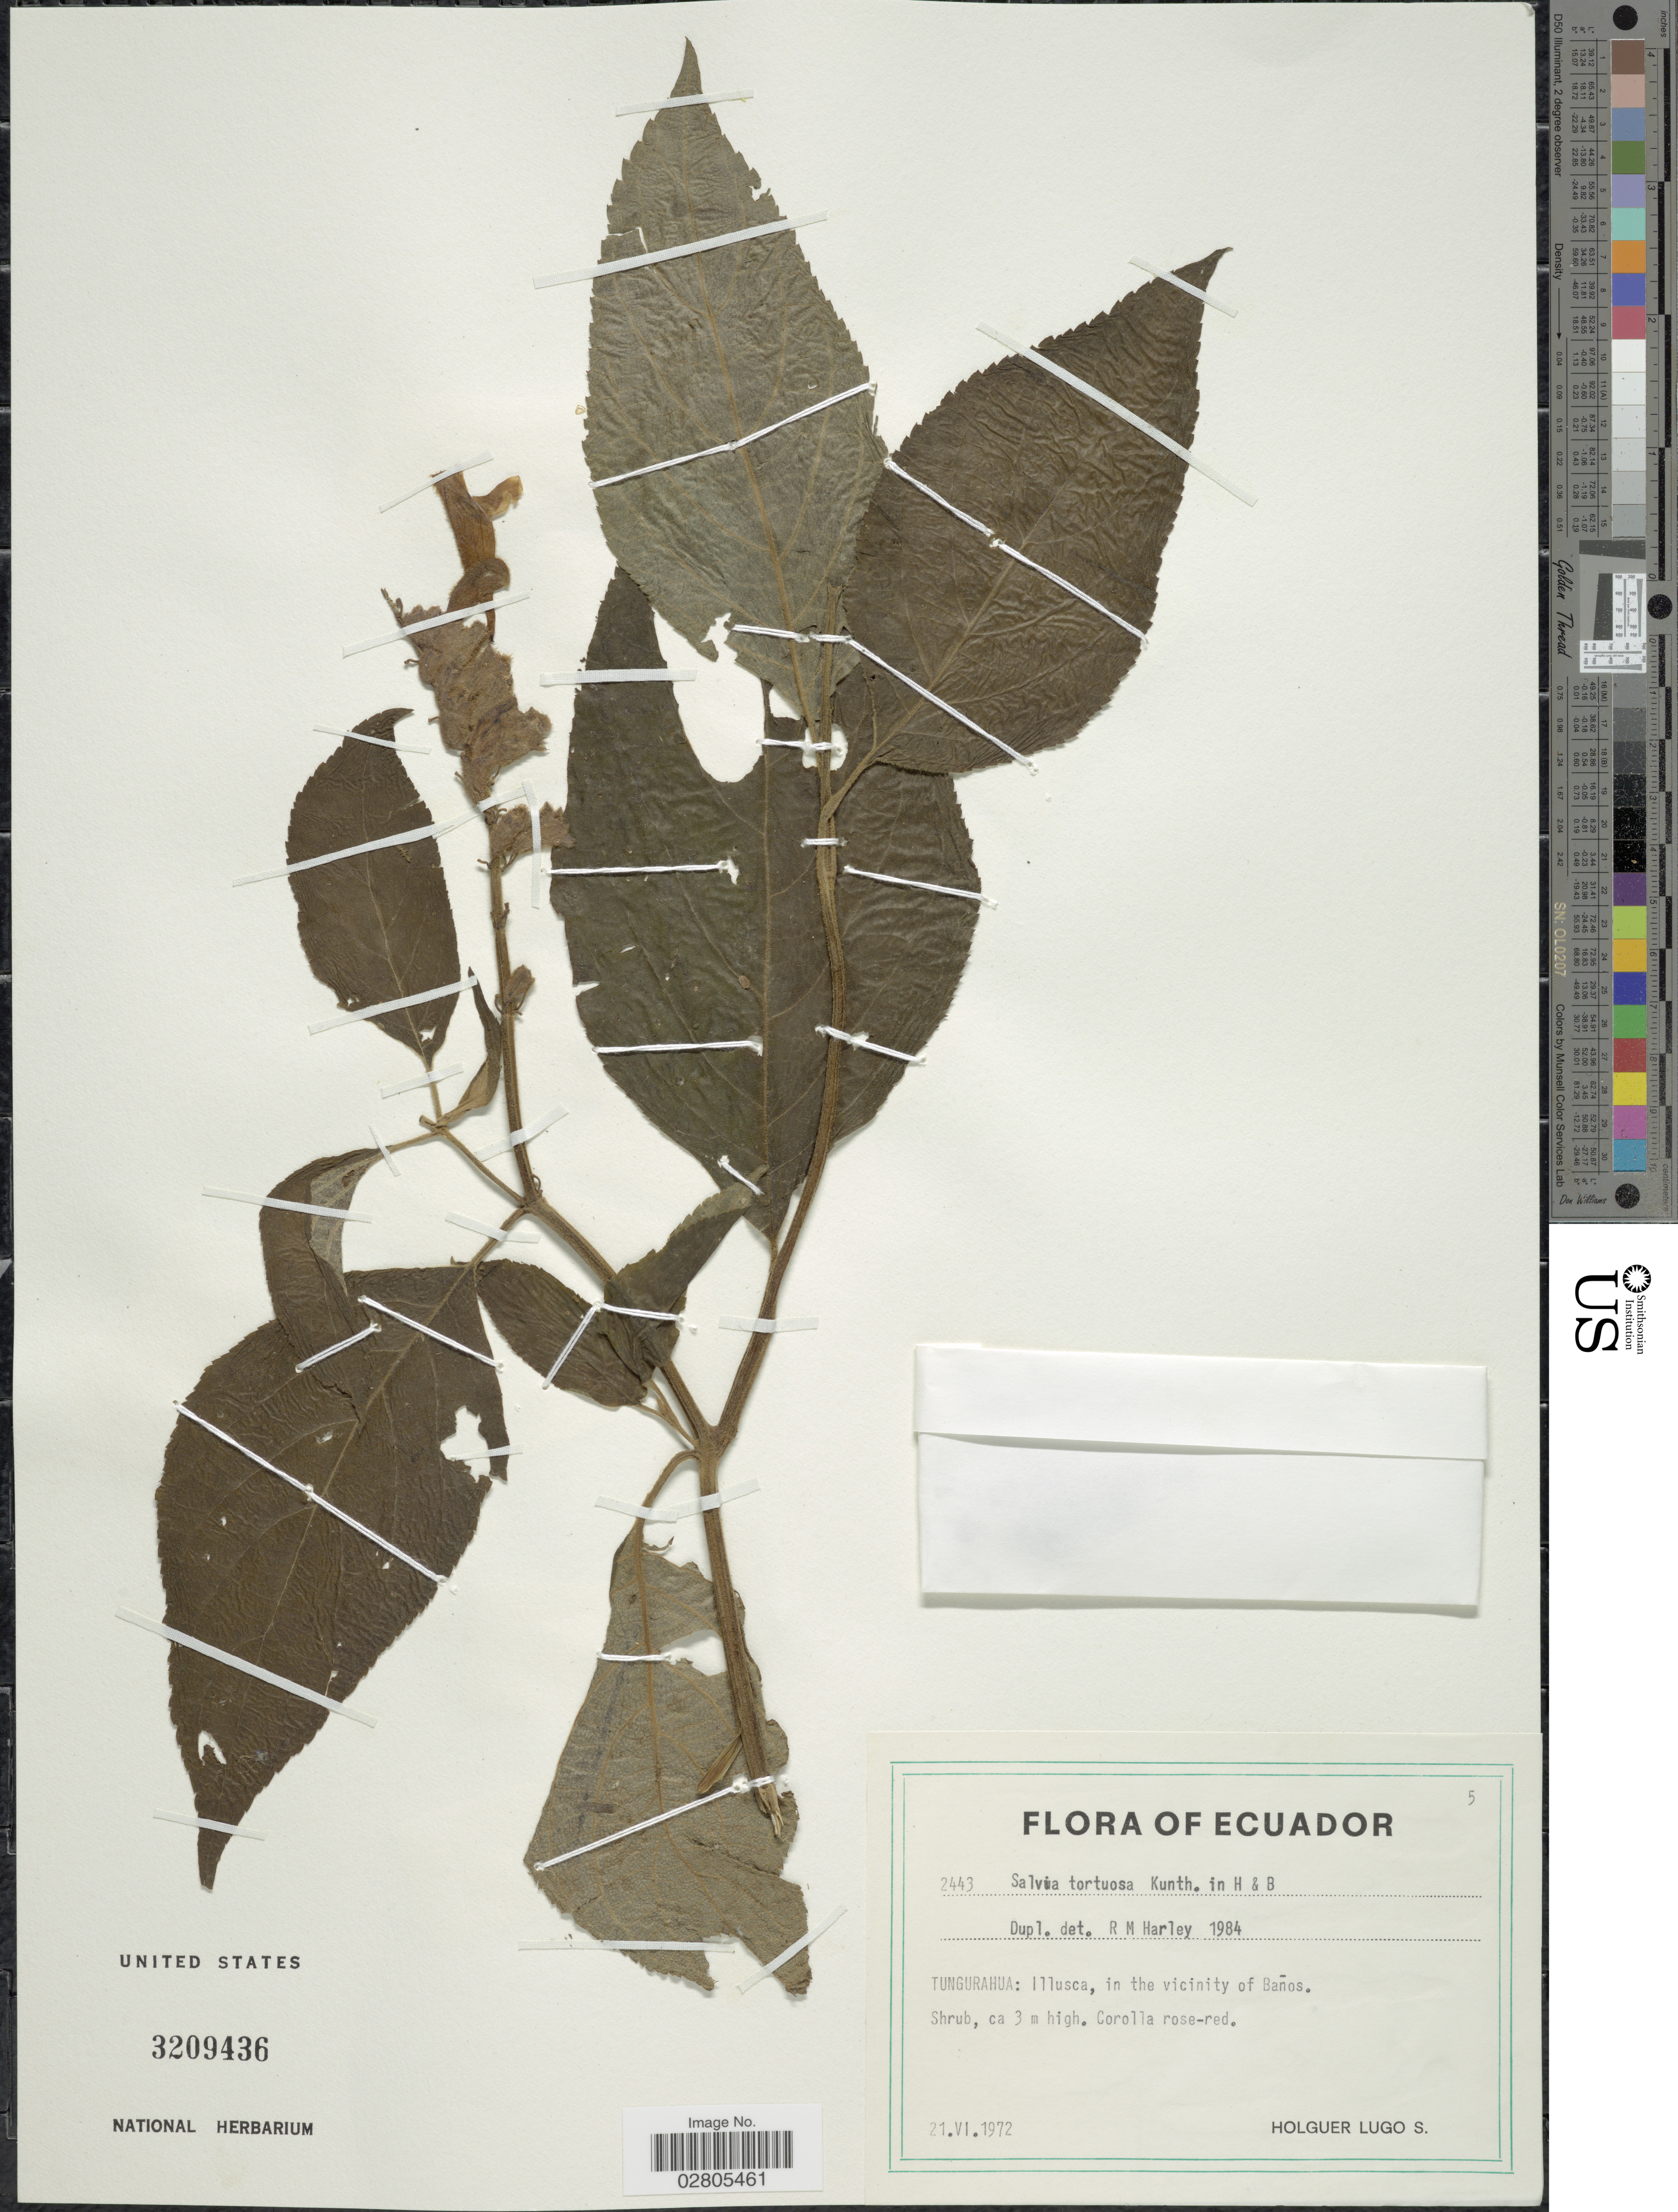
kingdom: Plantae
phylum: Tracheophyta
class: Magnoliopsida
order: Lamiales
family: Lamiaceae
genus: Salvia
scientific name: Salvia tortuosa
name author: Kunth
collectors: H. Lugo S.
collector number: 2443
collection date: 1972-06-21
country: Ecuador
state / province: Tungurahua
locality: Illusca, in the vicinity of Baños.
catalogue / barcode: US 3209436